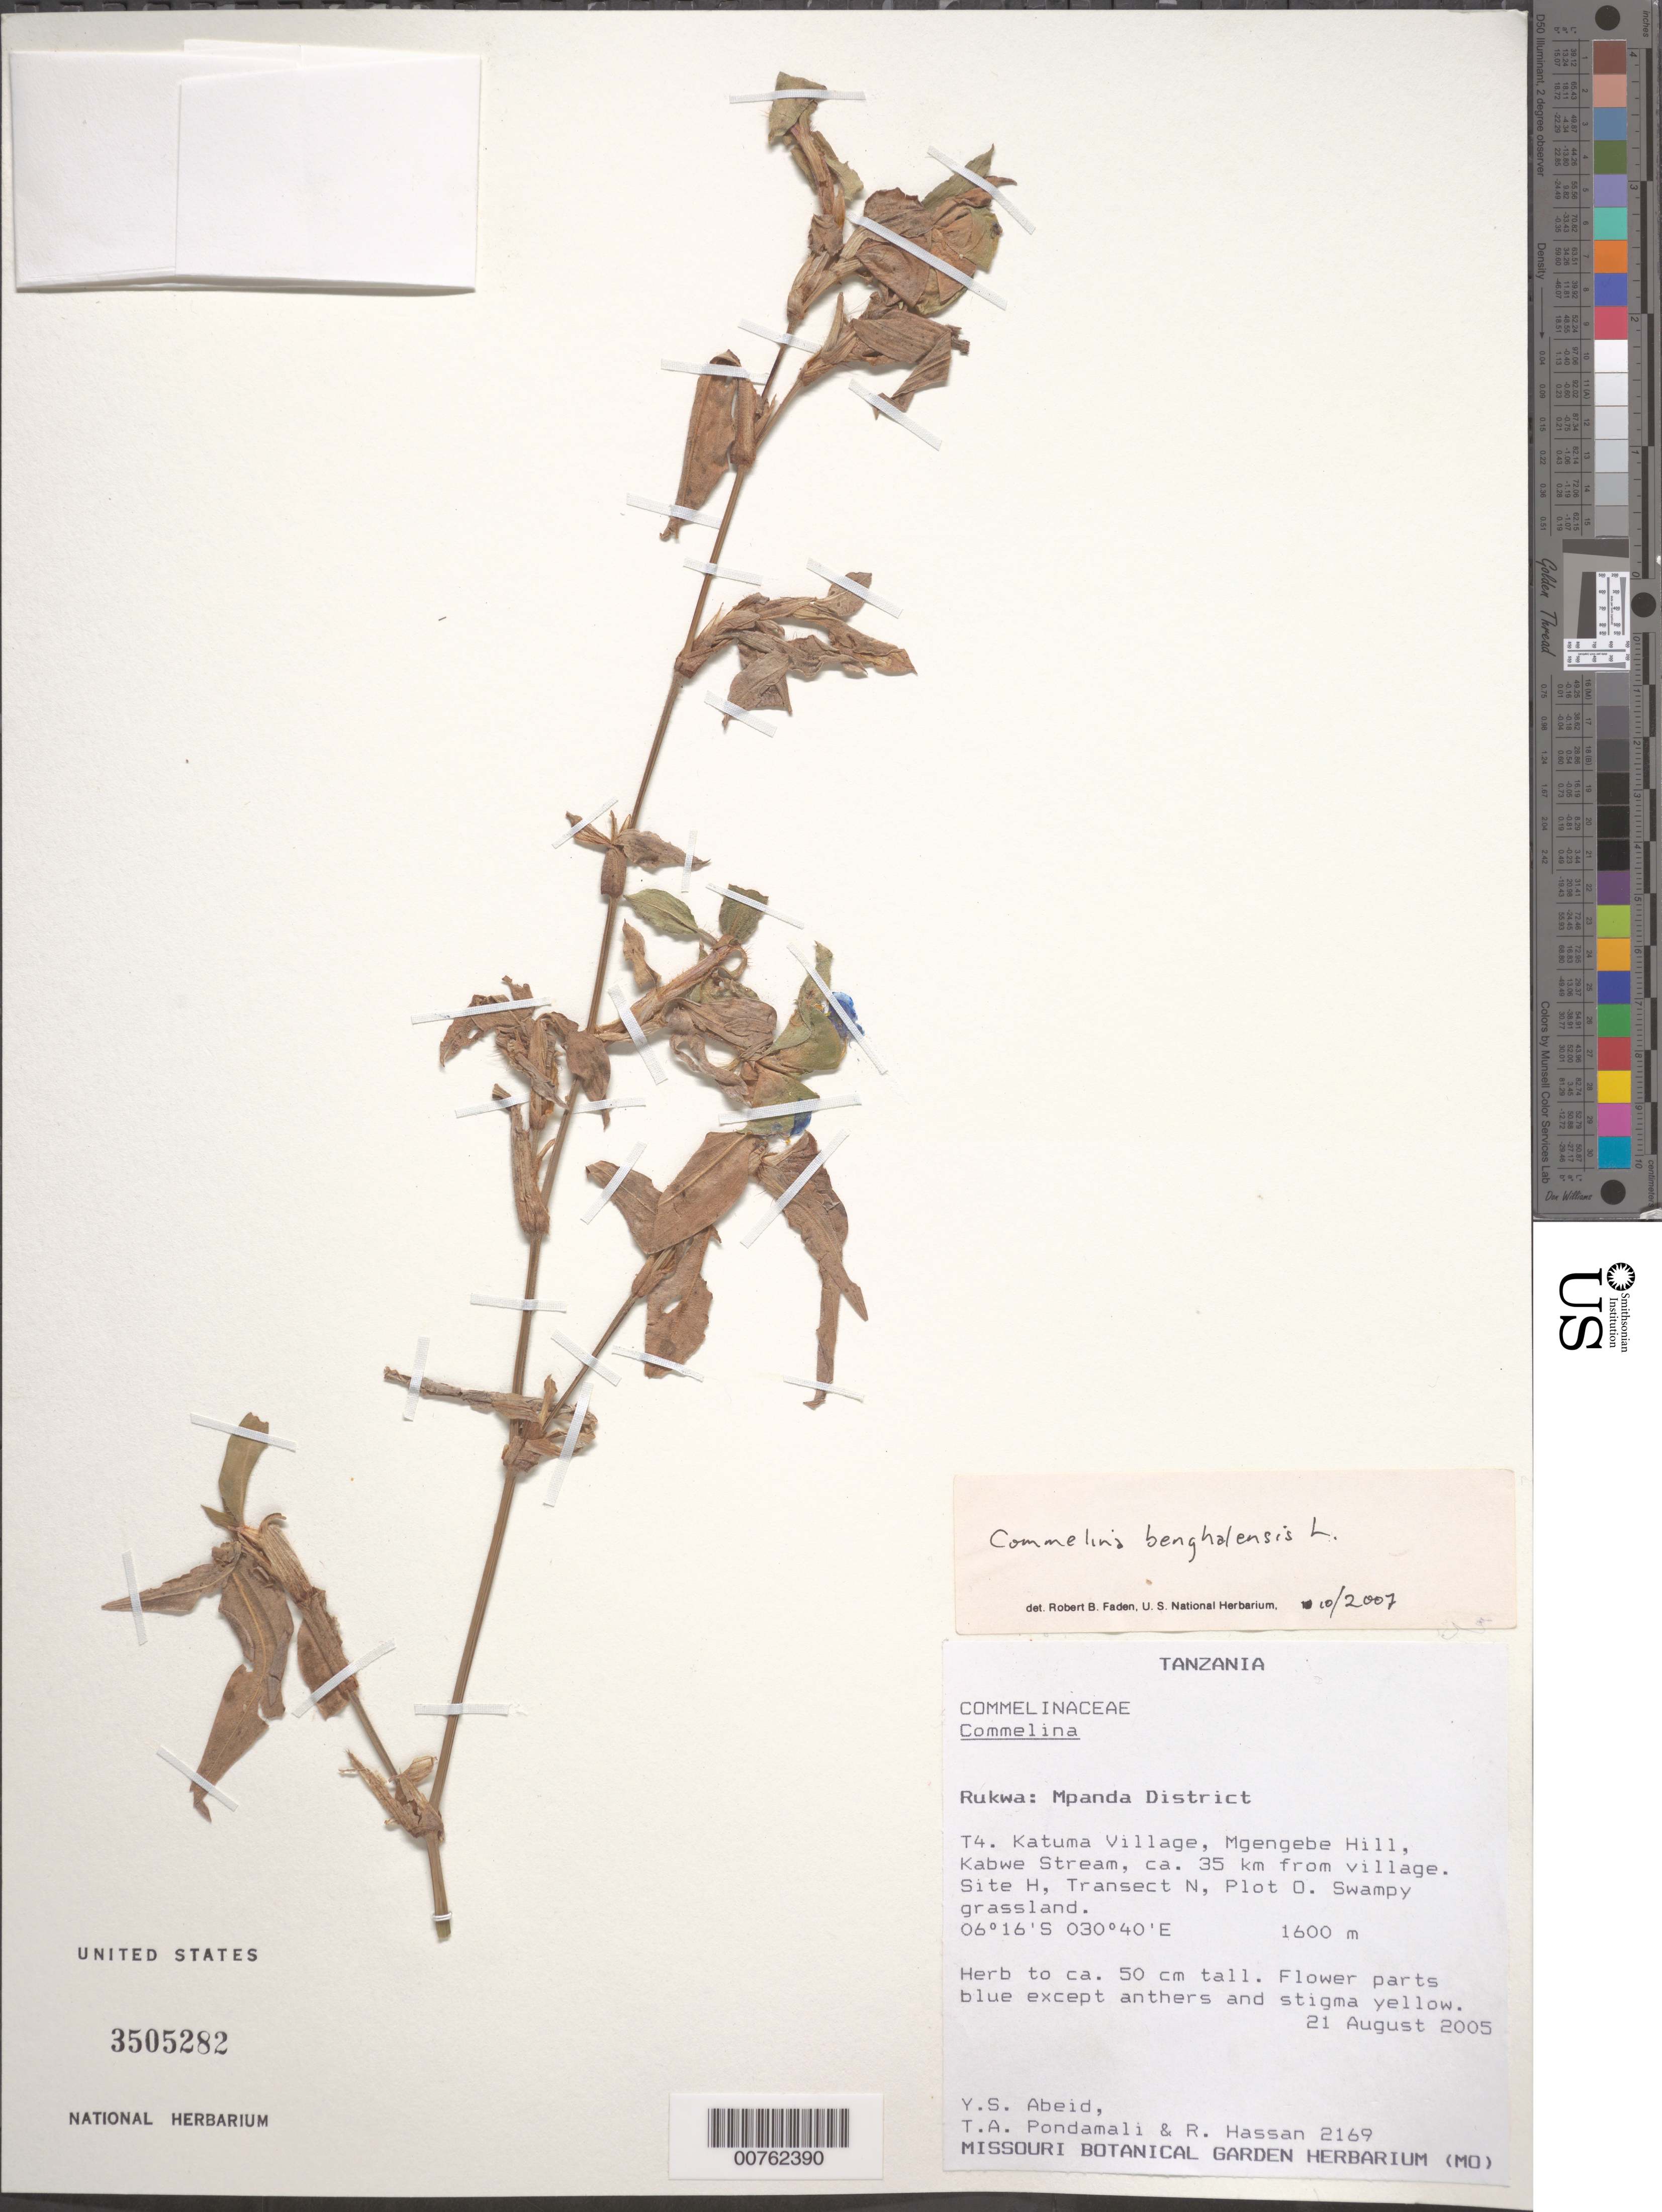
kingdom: Plantae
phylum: Tracheophyta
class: Liliopsida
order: Commelinales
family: Commelinaceae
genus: Commelina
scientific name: Commelina benghalensis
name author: L.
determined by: Faden, Robert B., (US), Smithsonian Institution - National Museum of Natural History (UNITED STATES)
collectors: Y. Abeid et al.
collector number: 2169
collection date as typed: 21 Aug 2005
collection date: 2005-08-21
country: Tanzania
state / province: Rukwa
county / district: Mpanda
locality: T4. Katuma Village, Mgengebe Hill, Kabwe Stream, ca. 35 km from village. Site H, Transect N, Plot O.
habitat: Swampy grassland.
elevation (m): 1600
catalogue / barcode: US 3505282